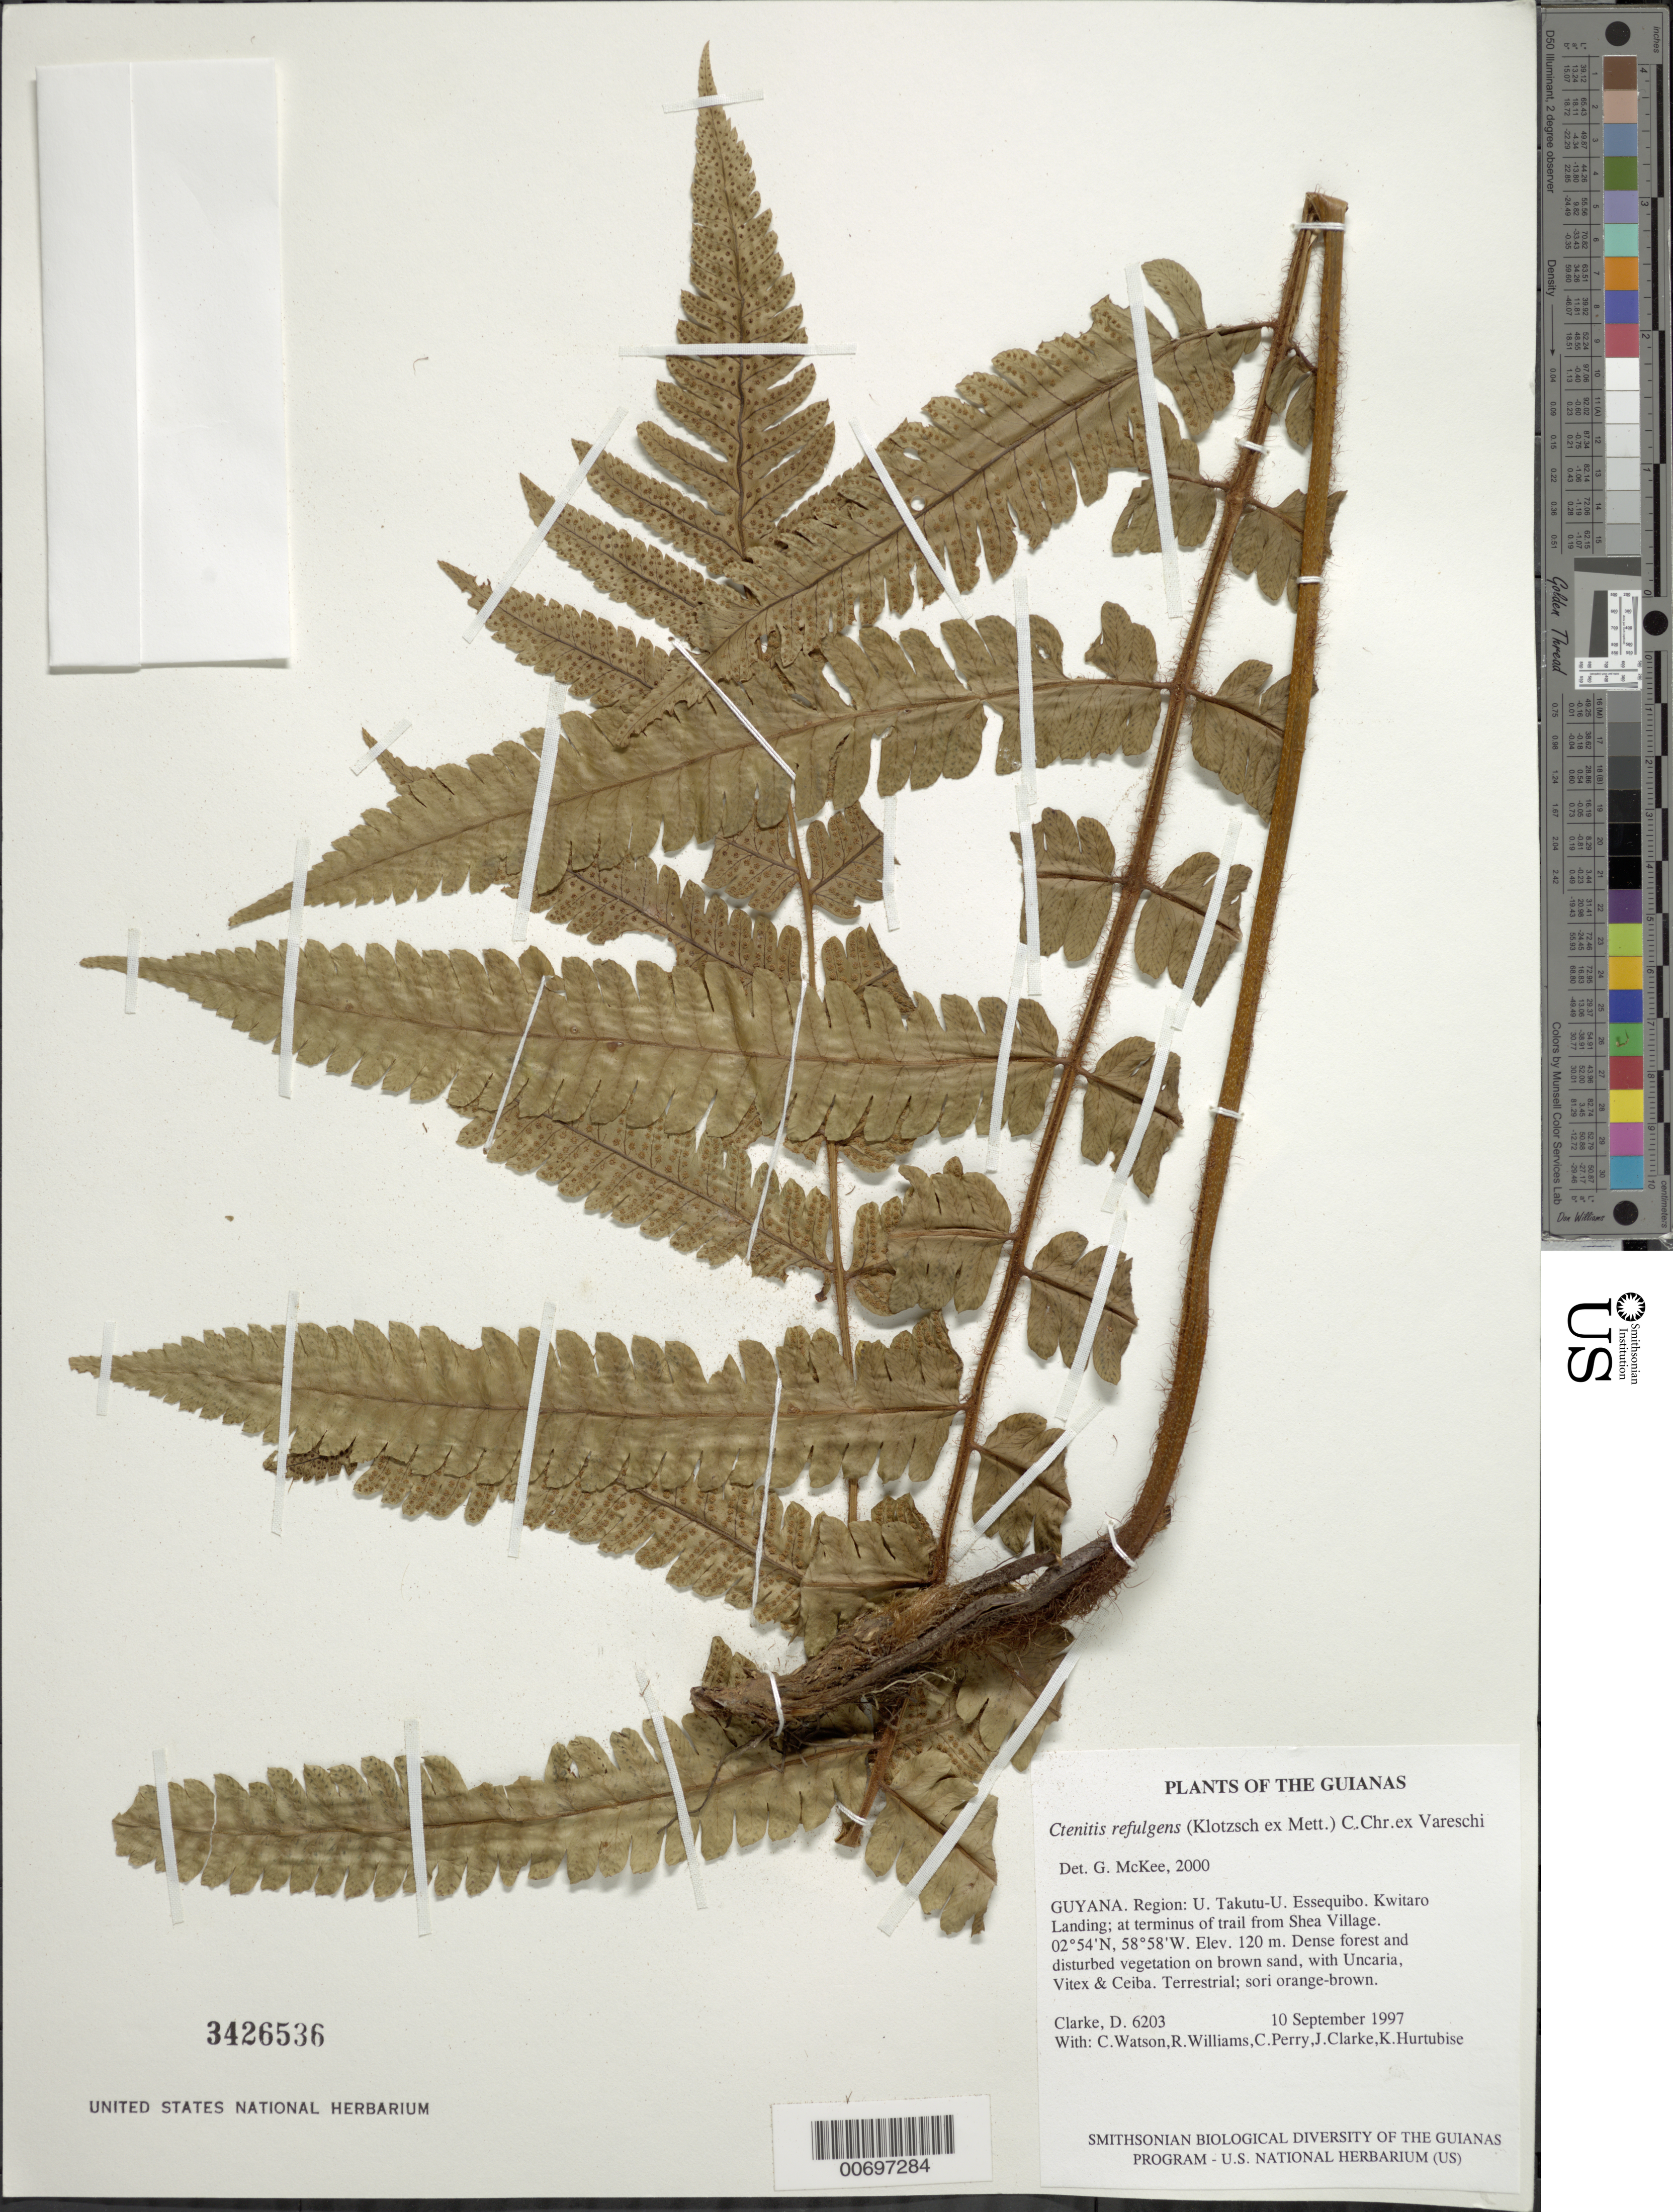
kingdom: Plantae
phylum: Tracheophyta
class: Polypodiopsida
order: Polypodiales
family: Dryopteridaceae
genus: Ctenitis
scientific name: Ctenitis refulgens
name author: (Mett.) Vareschi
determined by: McKee, G. S., (US), NMNH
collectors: H. D. Clarke, C. Watson, R. Williams, C. Perry, J. Clarke & K. Hurtubise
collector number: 6203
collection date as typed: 10 September 1997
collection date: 1997-09-10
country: Guyana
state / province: U. Takutu-U. Essequibo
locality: Kwitaro Landing; at terminus of trail from Shea Village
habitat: Dense forest and disturbed vegetation on brown sand, with Uncaria, Vitex & Ceiba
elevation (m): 120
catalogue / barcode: US 3426536